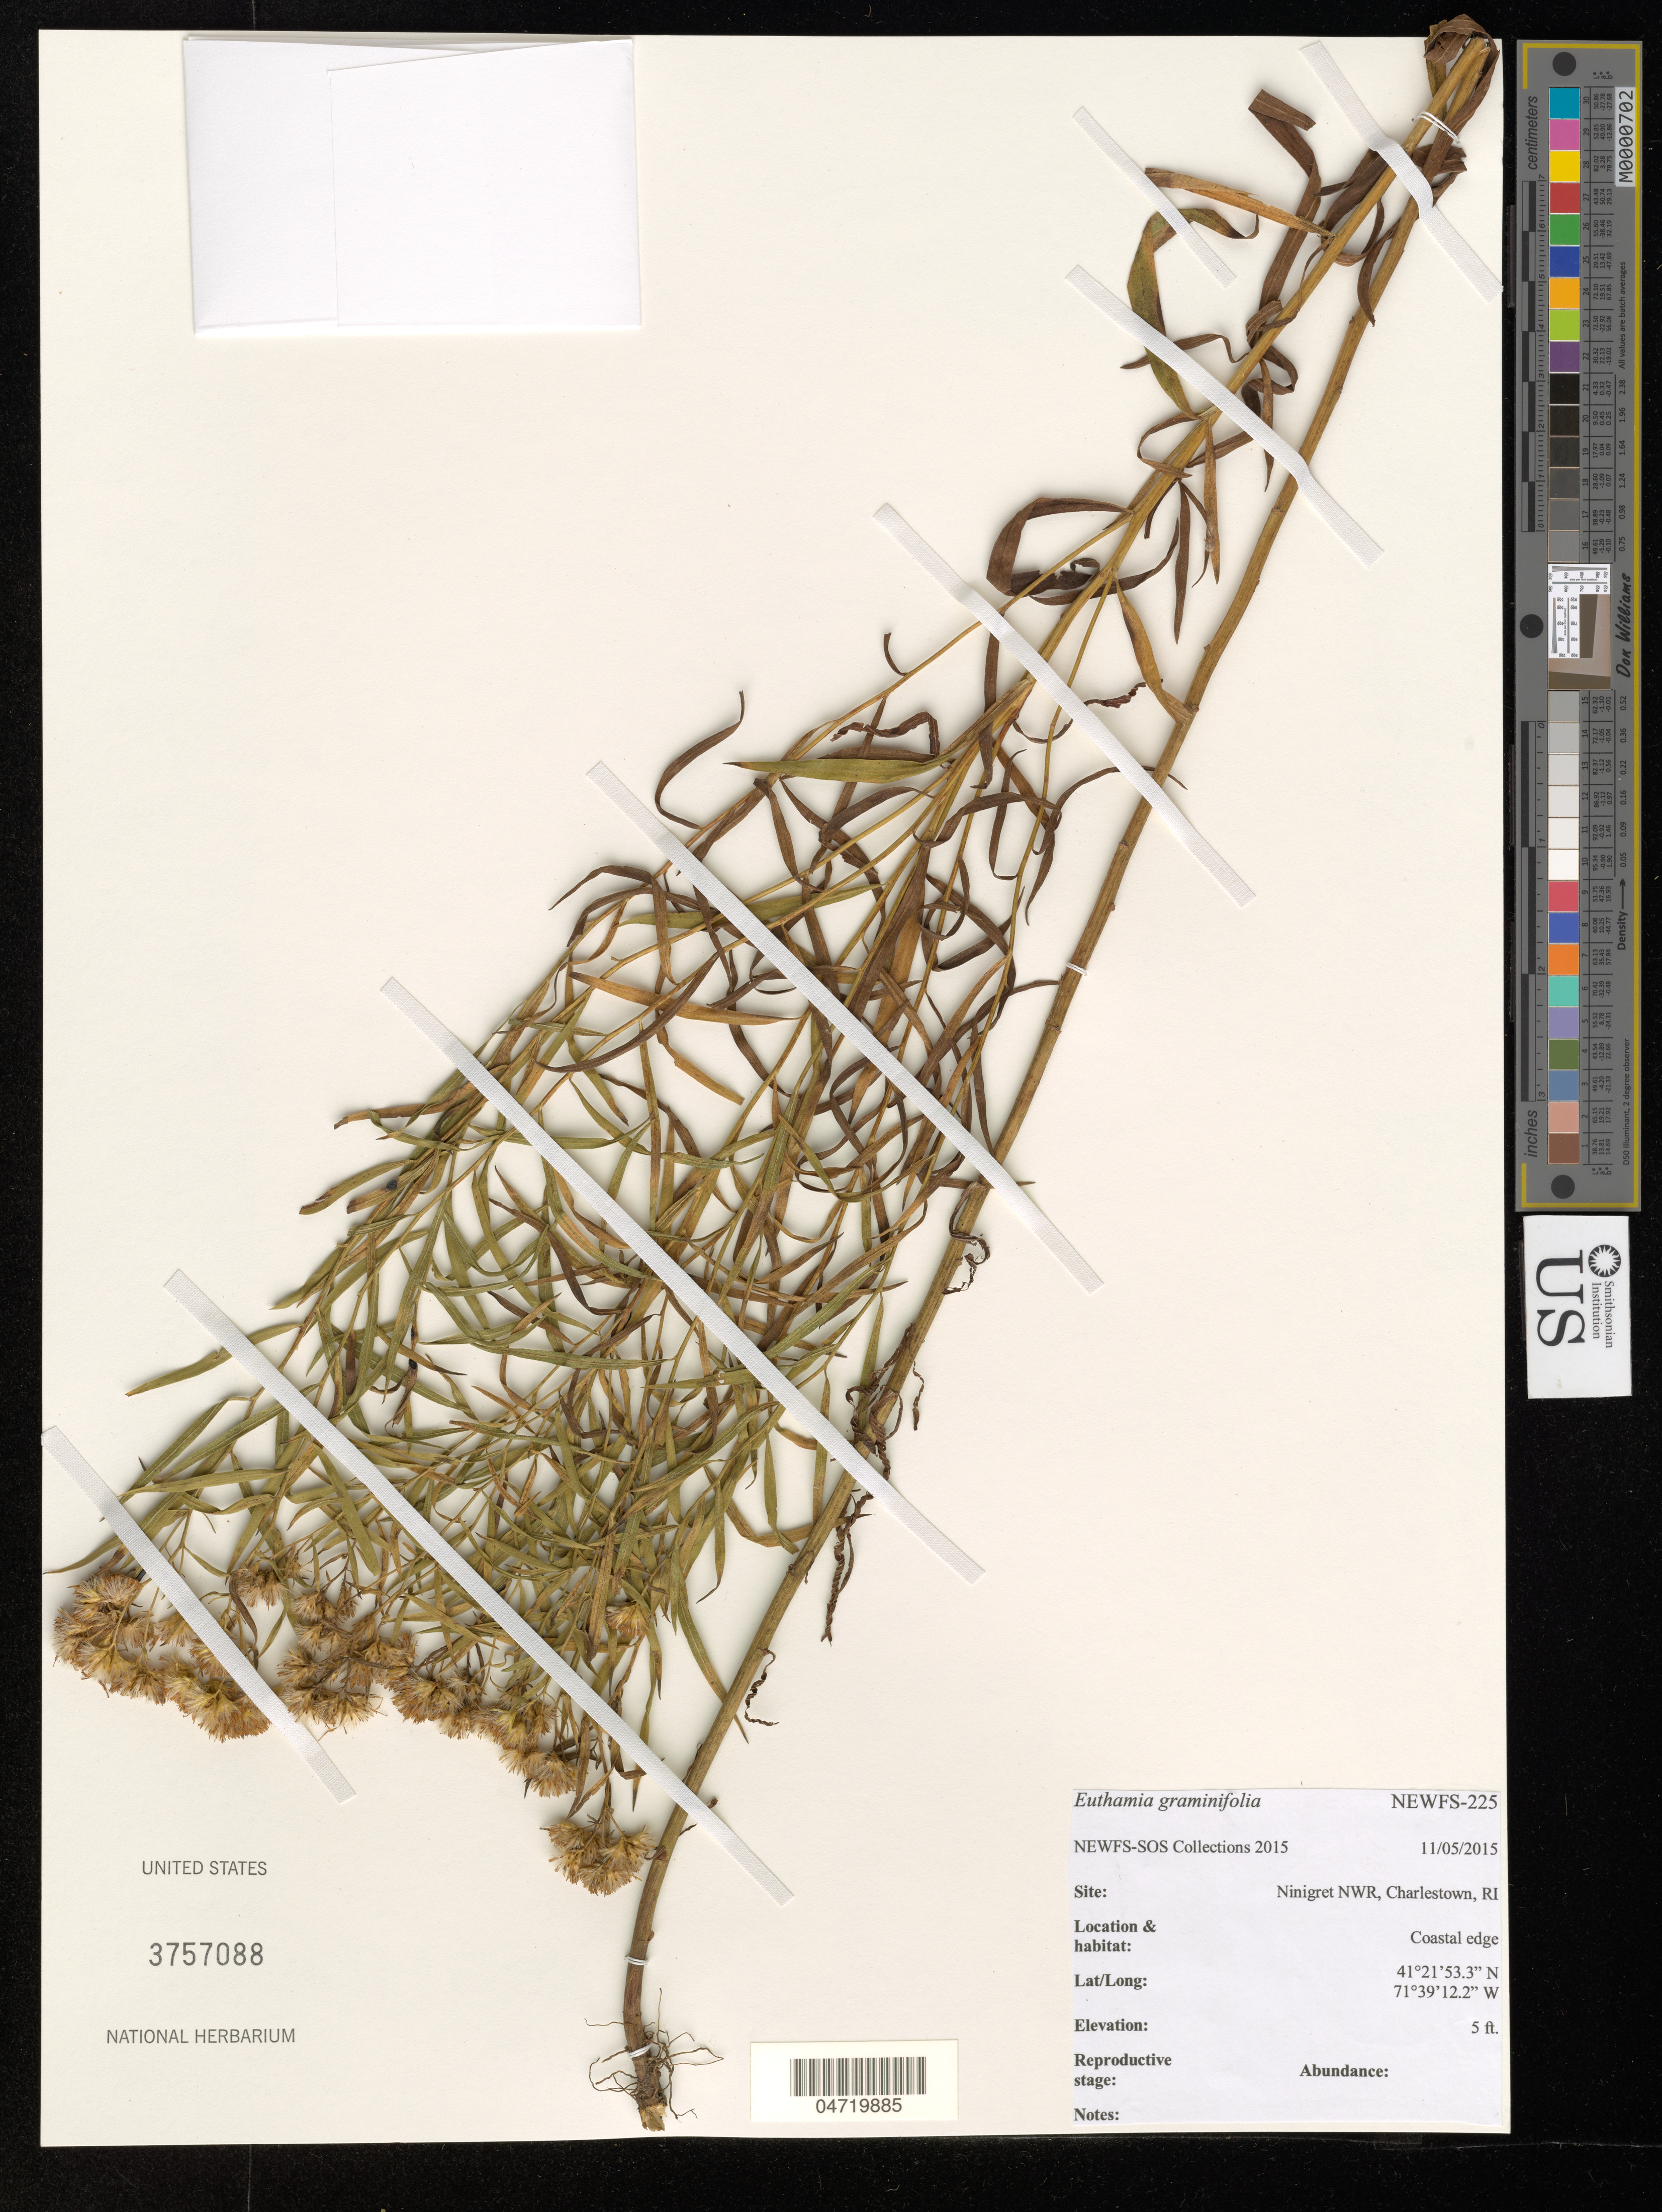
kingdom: Plantae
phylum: Tracheophyta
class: Magnoliopsida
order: Asterales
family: Asteraceae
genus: Euthamia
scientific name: Euthamia graminifolia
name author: (L.) Nutt.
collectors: NEWFS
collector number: NEWFS-225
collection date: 2015-11-05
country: United States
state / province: Rhode Island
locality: Ninigret NWR, Charlestown.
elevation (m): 2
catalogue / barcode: US 3757088